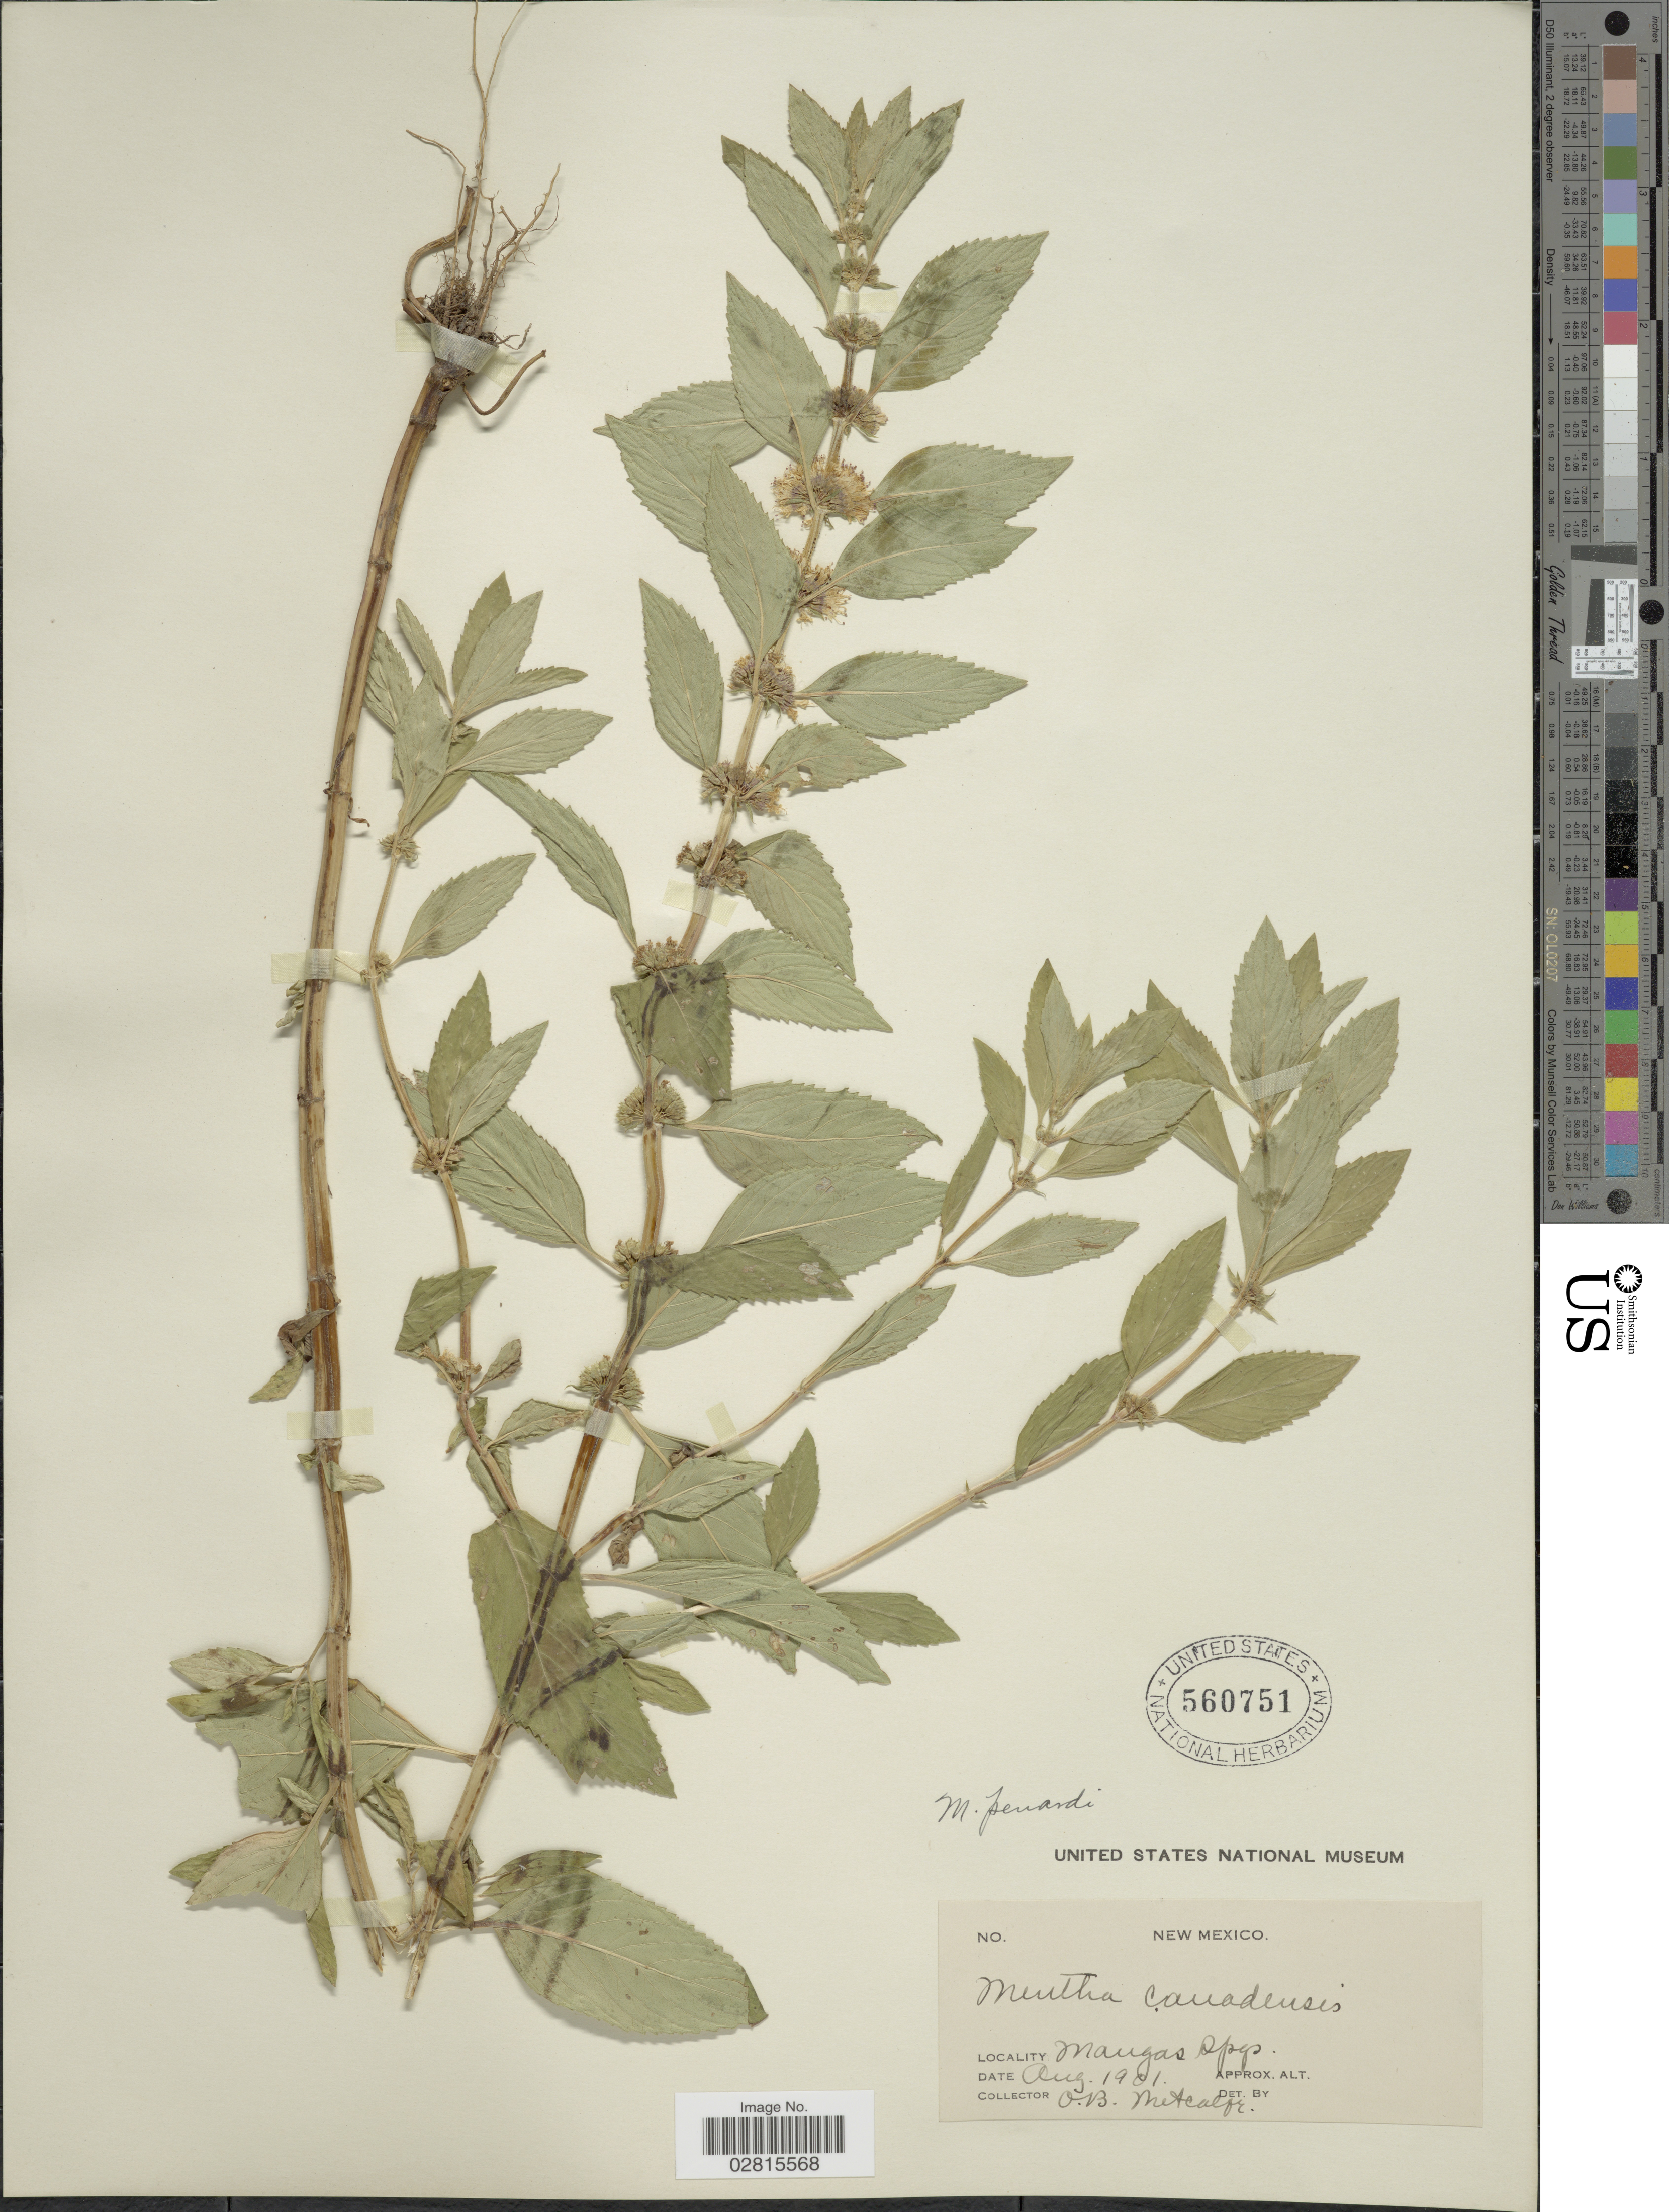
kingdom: Plantae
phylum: Tracheophyta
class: Magnoliopsida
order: Lamiales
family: Lamiaceae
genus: Mentha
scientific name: Mentha penardii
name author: (Briq.) Rydb.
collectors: O. B. Metcalfe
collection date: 1901-08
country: United States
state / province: New Mexico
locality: Mangas Spgs.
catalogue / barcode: US 560751